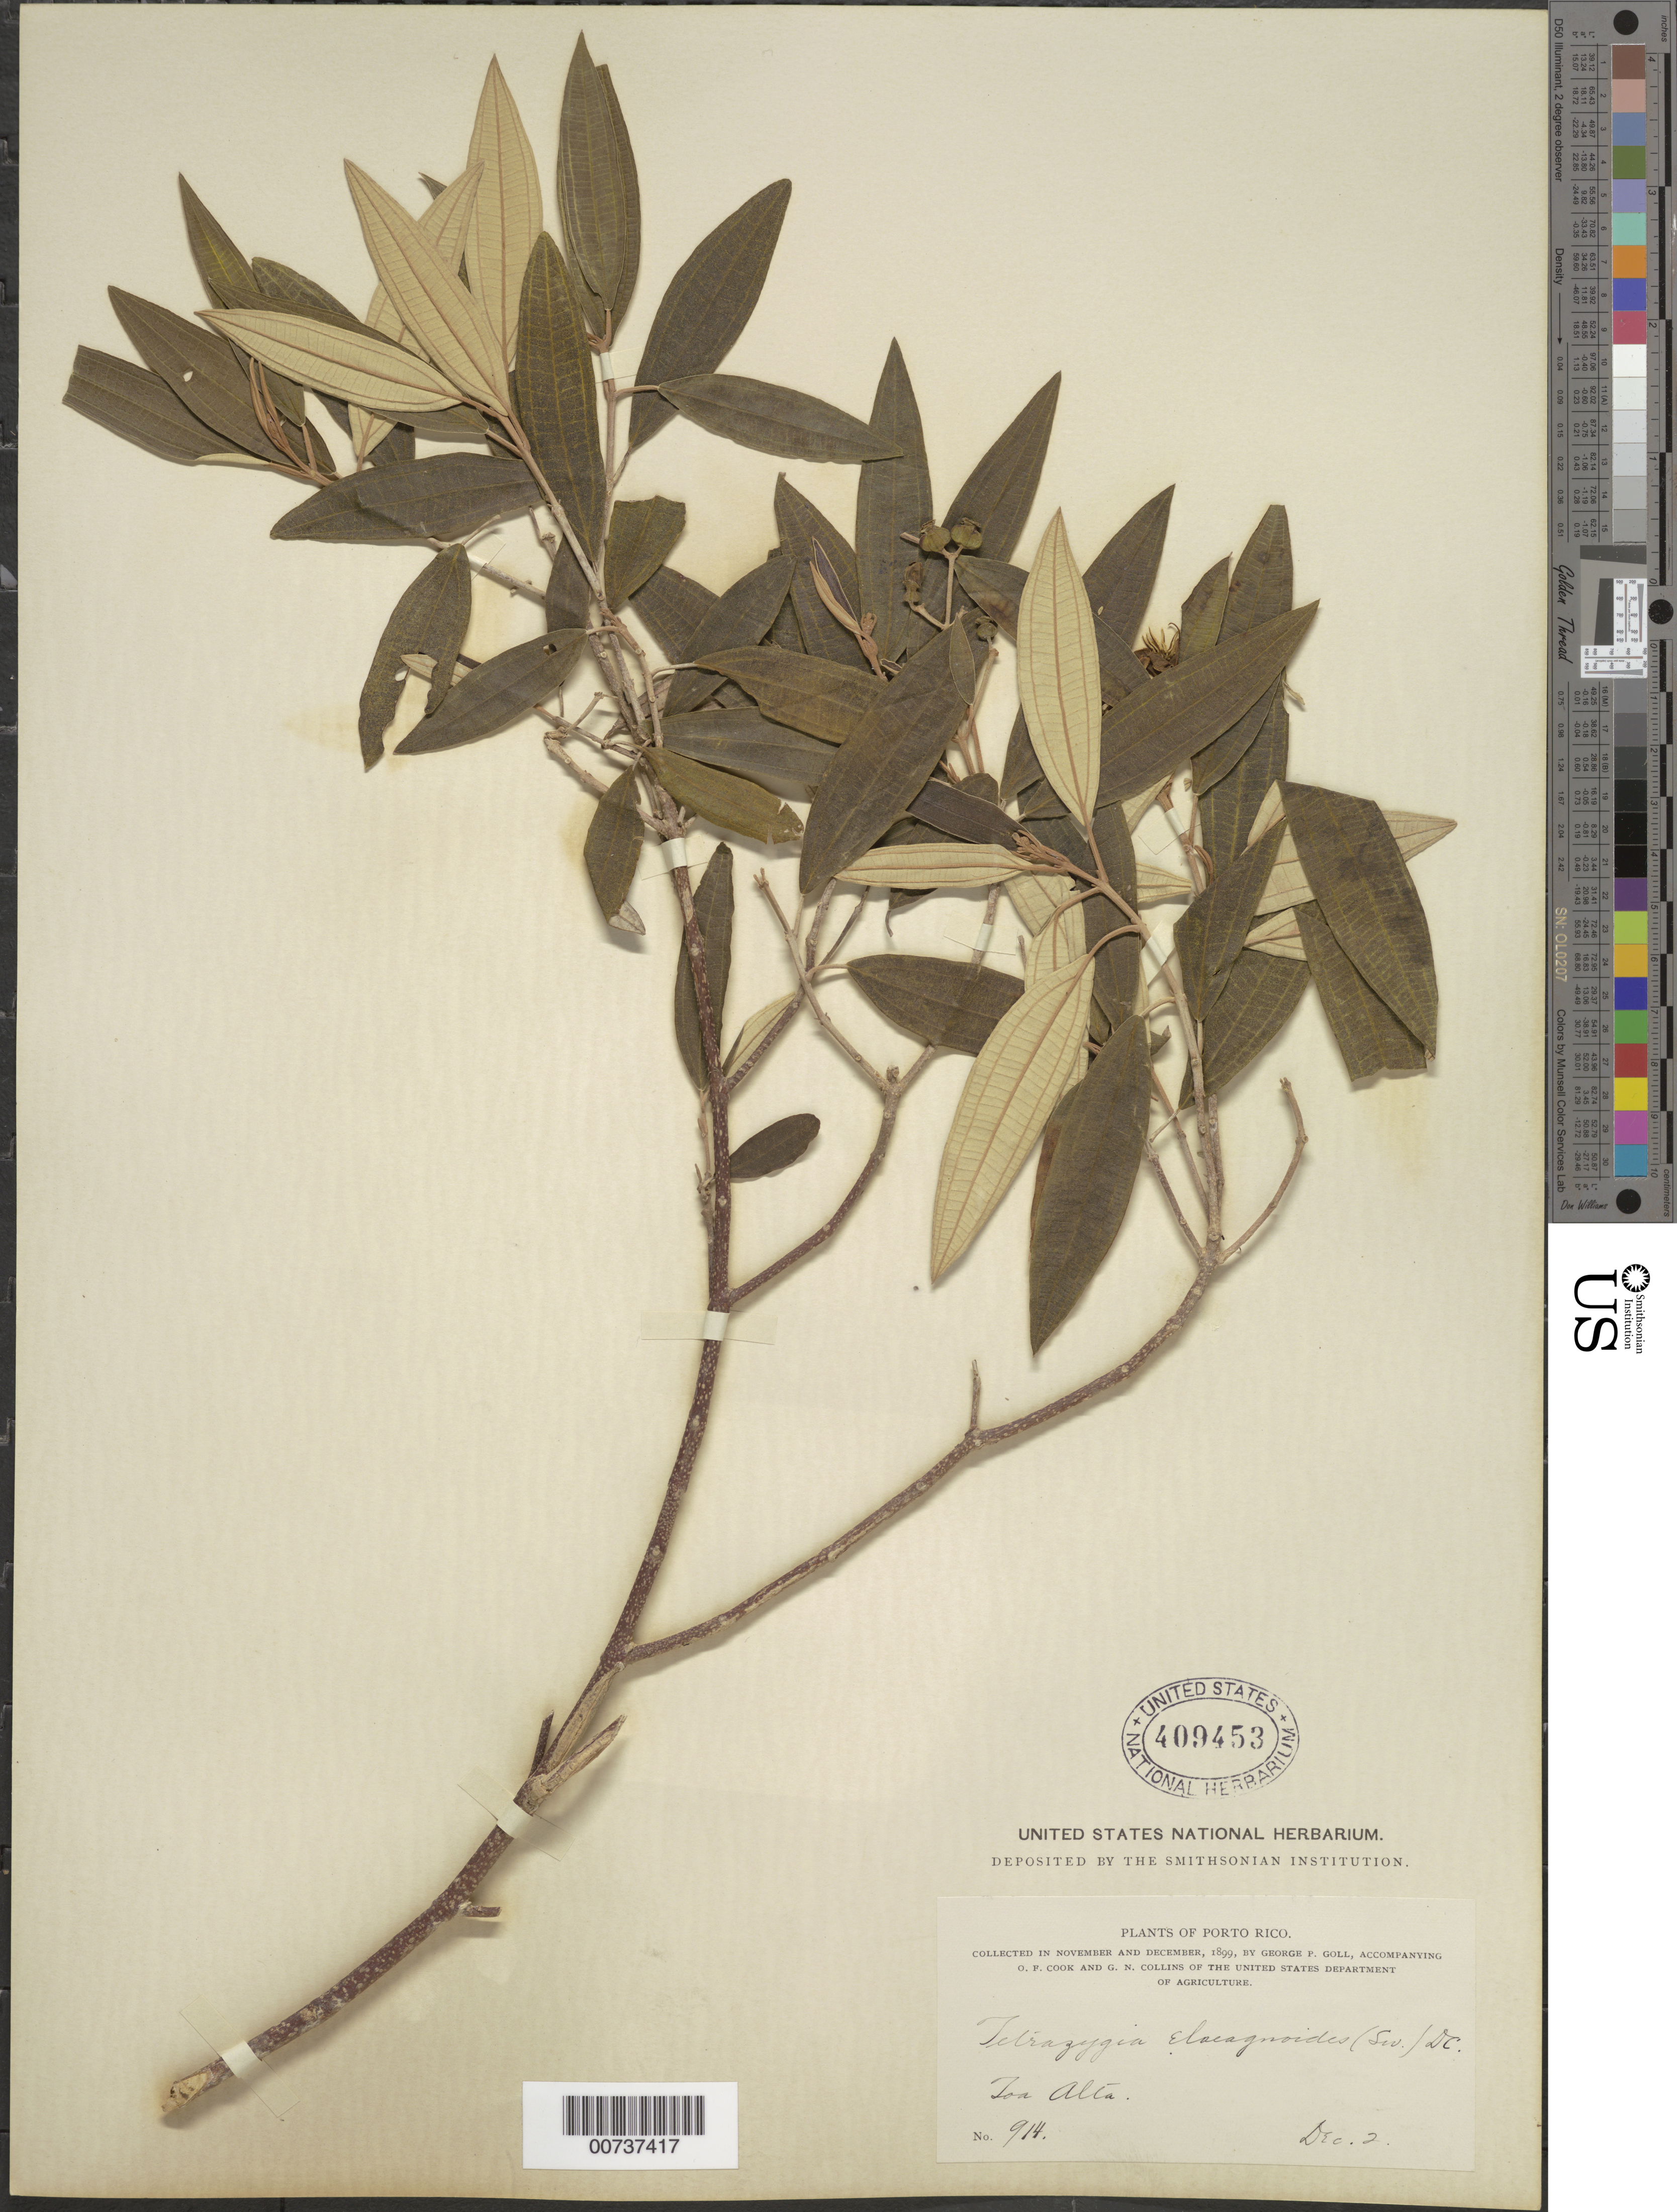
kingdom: Plantae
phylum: Tracheophyta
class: Magnoliopsida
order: Myrtales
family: Melastomataceae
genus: Miconia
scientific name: Miconia elaeagnoides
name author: (Sw.) Griseb.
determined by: Judd, Walter S.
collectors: G. Goll, O. F. Cook & G. N. Collins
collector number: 914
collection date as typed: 02 Dec 1899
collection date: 1899-12-02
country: Puerto Rico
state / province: Toa Alta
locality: Toa Alta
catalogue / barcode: US 409453